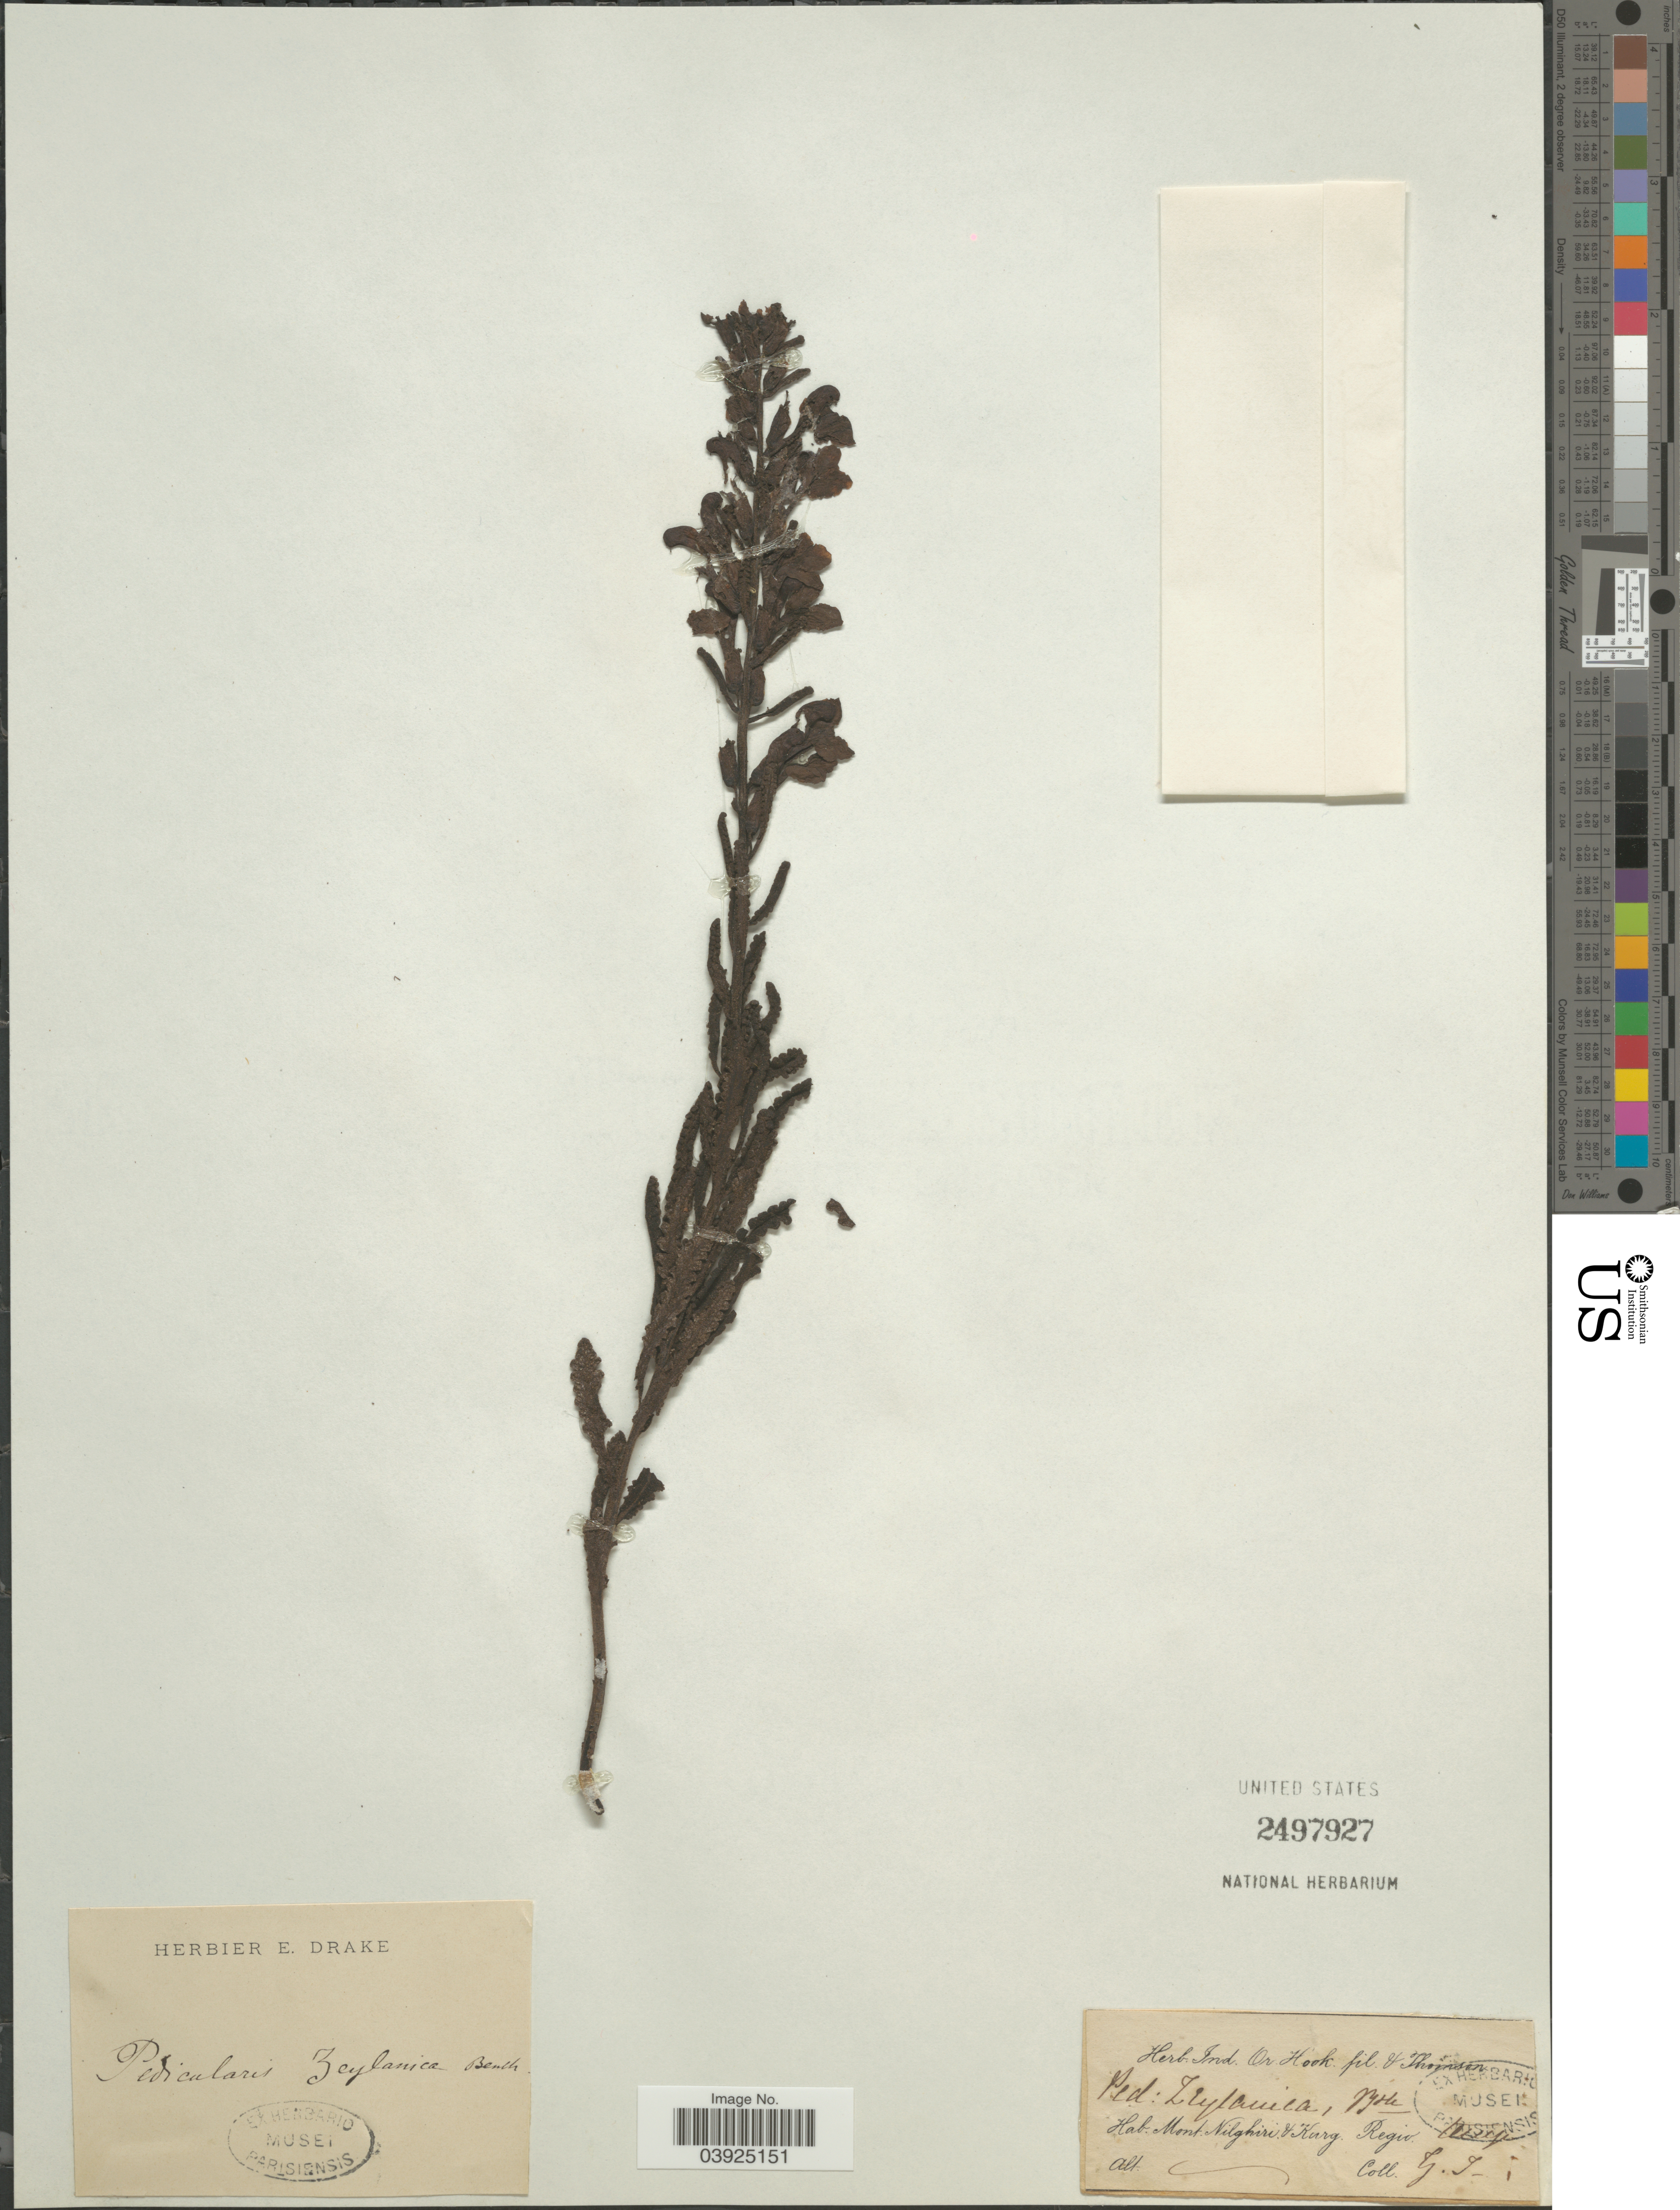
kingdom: Plantae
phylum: Tracheophyta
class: Magnoliopsida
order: Lamiales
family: Orobanchaceae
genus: Pedicularis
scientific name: Pedicularis zeylanica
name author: Benth.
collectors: G. Thomson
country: India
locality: Mont. Nilghiri & Kurg. Regio.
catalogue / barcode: US 2497927